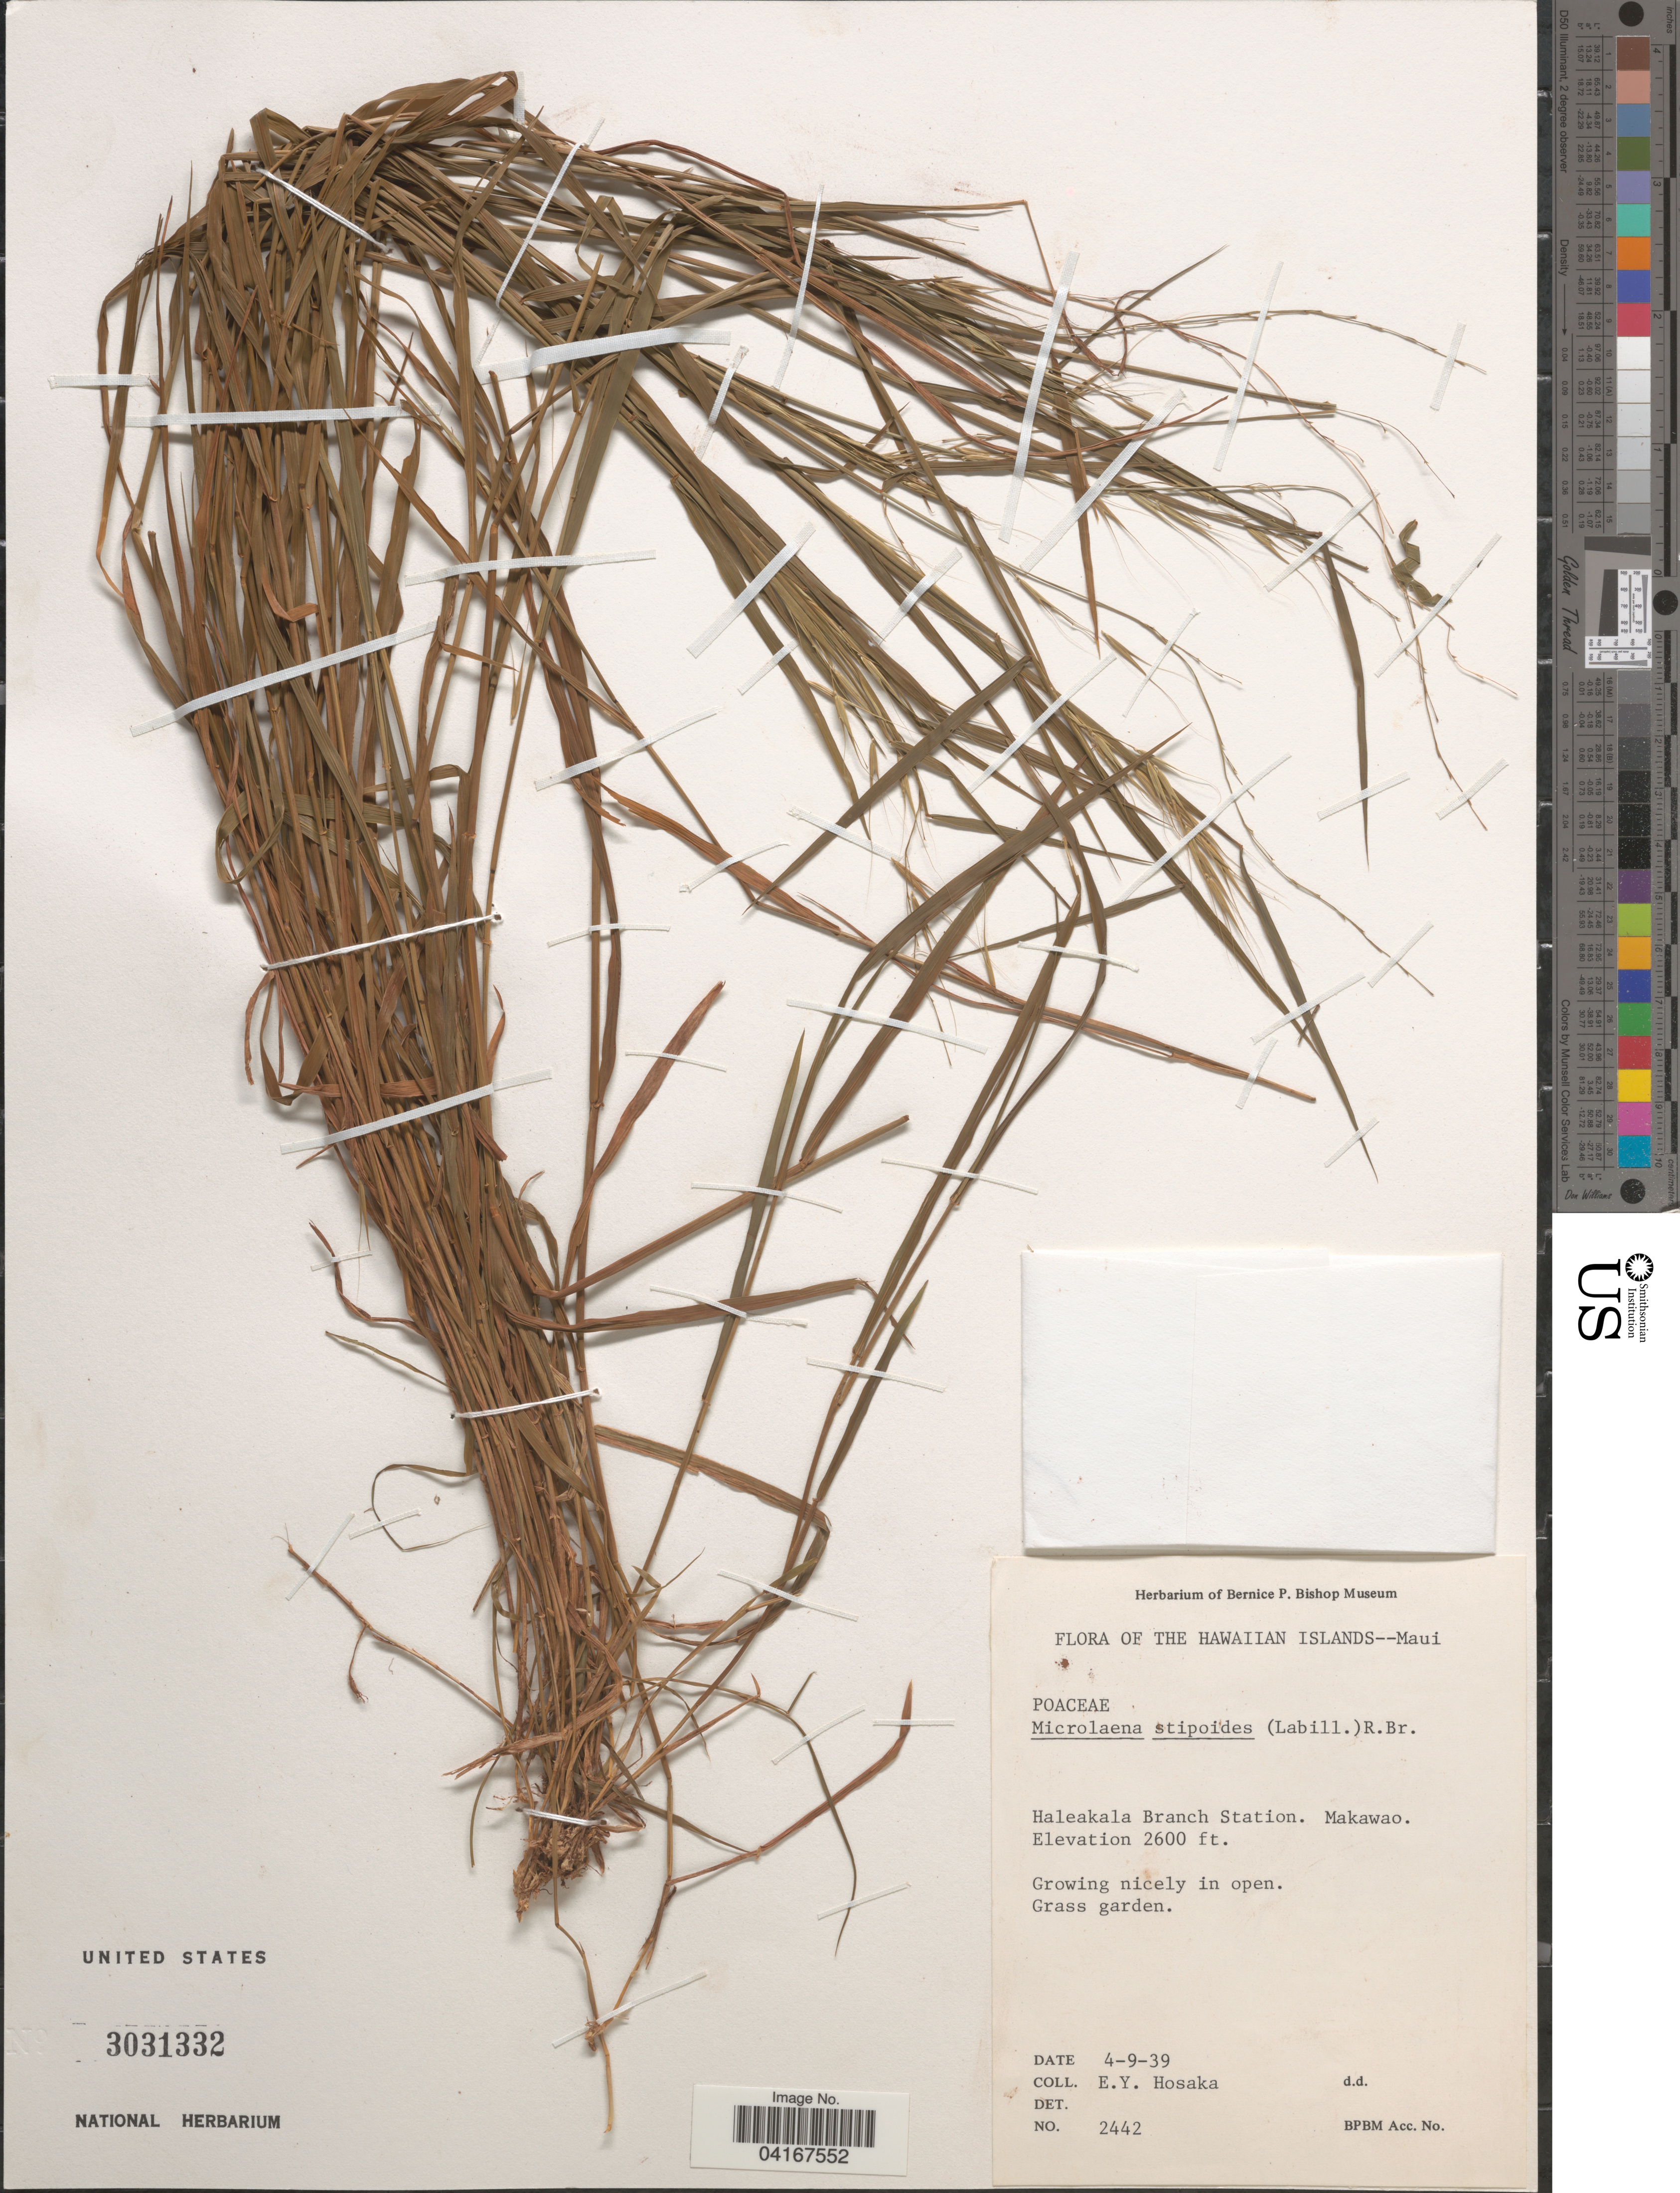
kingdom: Plantae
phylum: Tracheophyta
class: Liliopsida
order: Poales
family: Poaceae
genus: Microlaena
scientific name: Microlaena stipoides var. stipoides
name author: (Labill.) R. Br.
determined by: Faccenda, K.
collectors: E. Y. Hosaka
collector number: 2442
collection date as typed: Transcribed d/m/y: 4/9/39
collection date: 1939-04-09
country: United States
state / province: Hawaii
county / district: Maui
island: Maui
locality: The Hawaiian Islands--Maui. Haleakala Branch Station. Makawao.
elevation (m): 792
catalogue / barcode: US 3031332